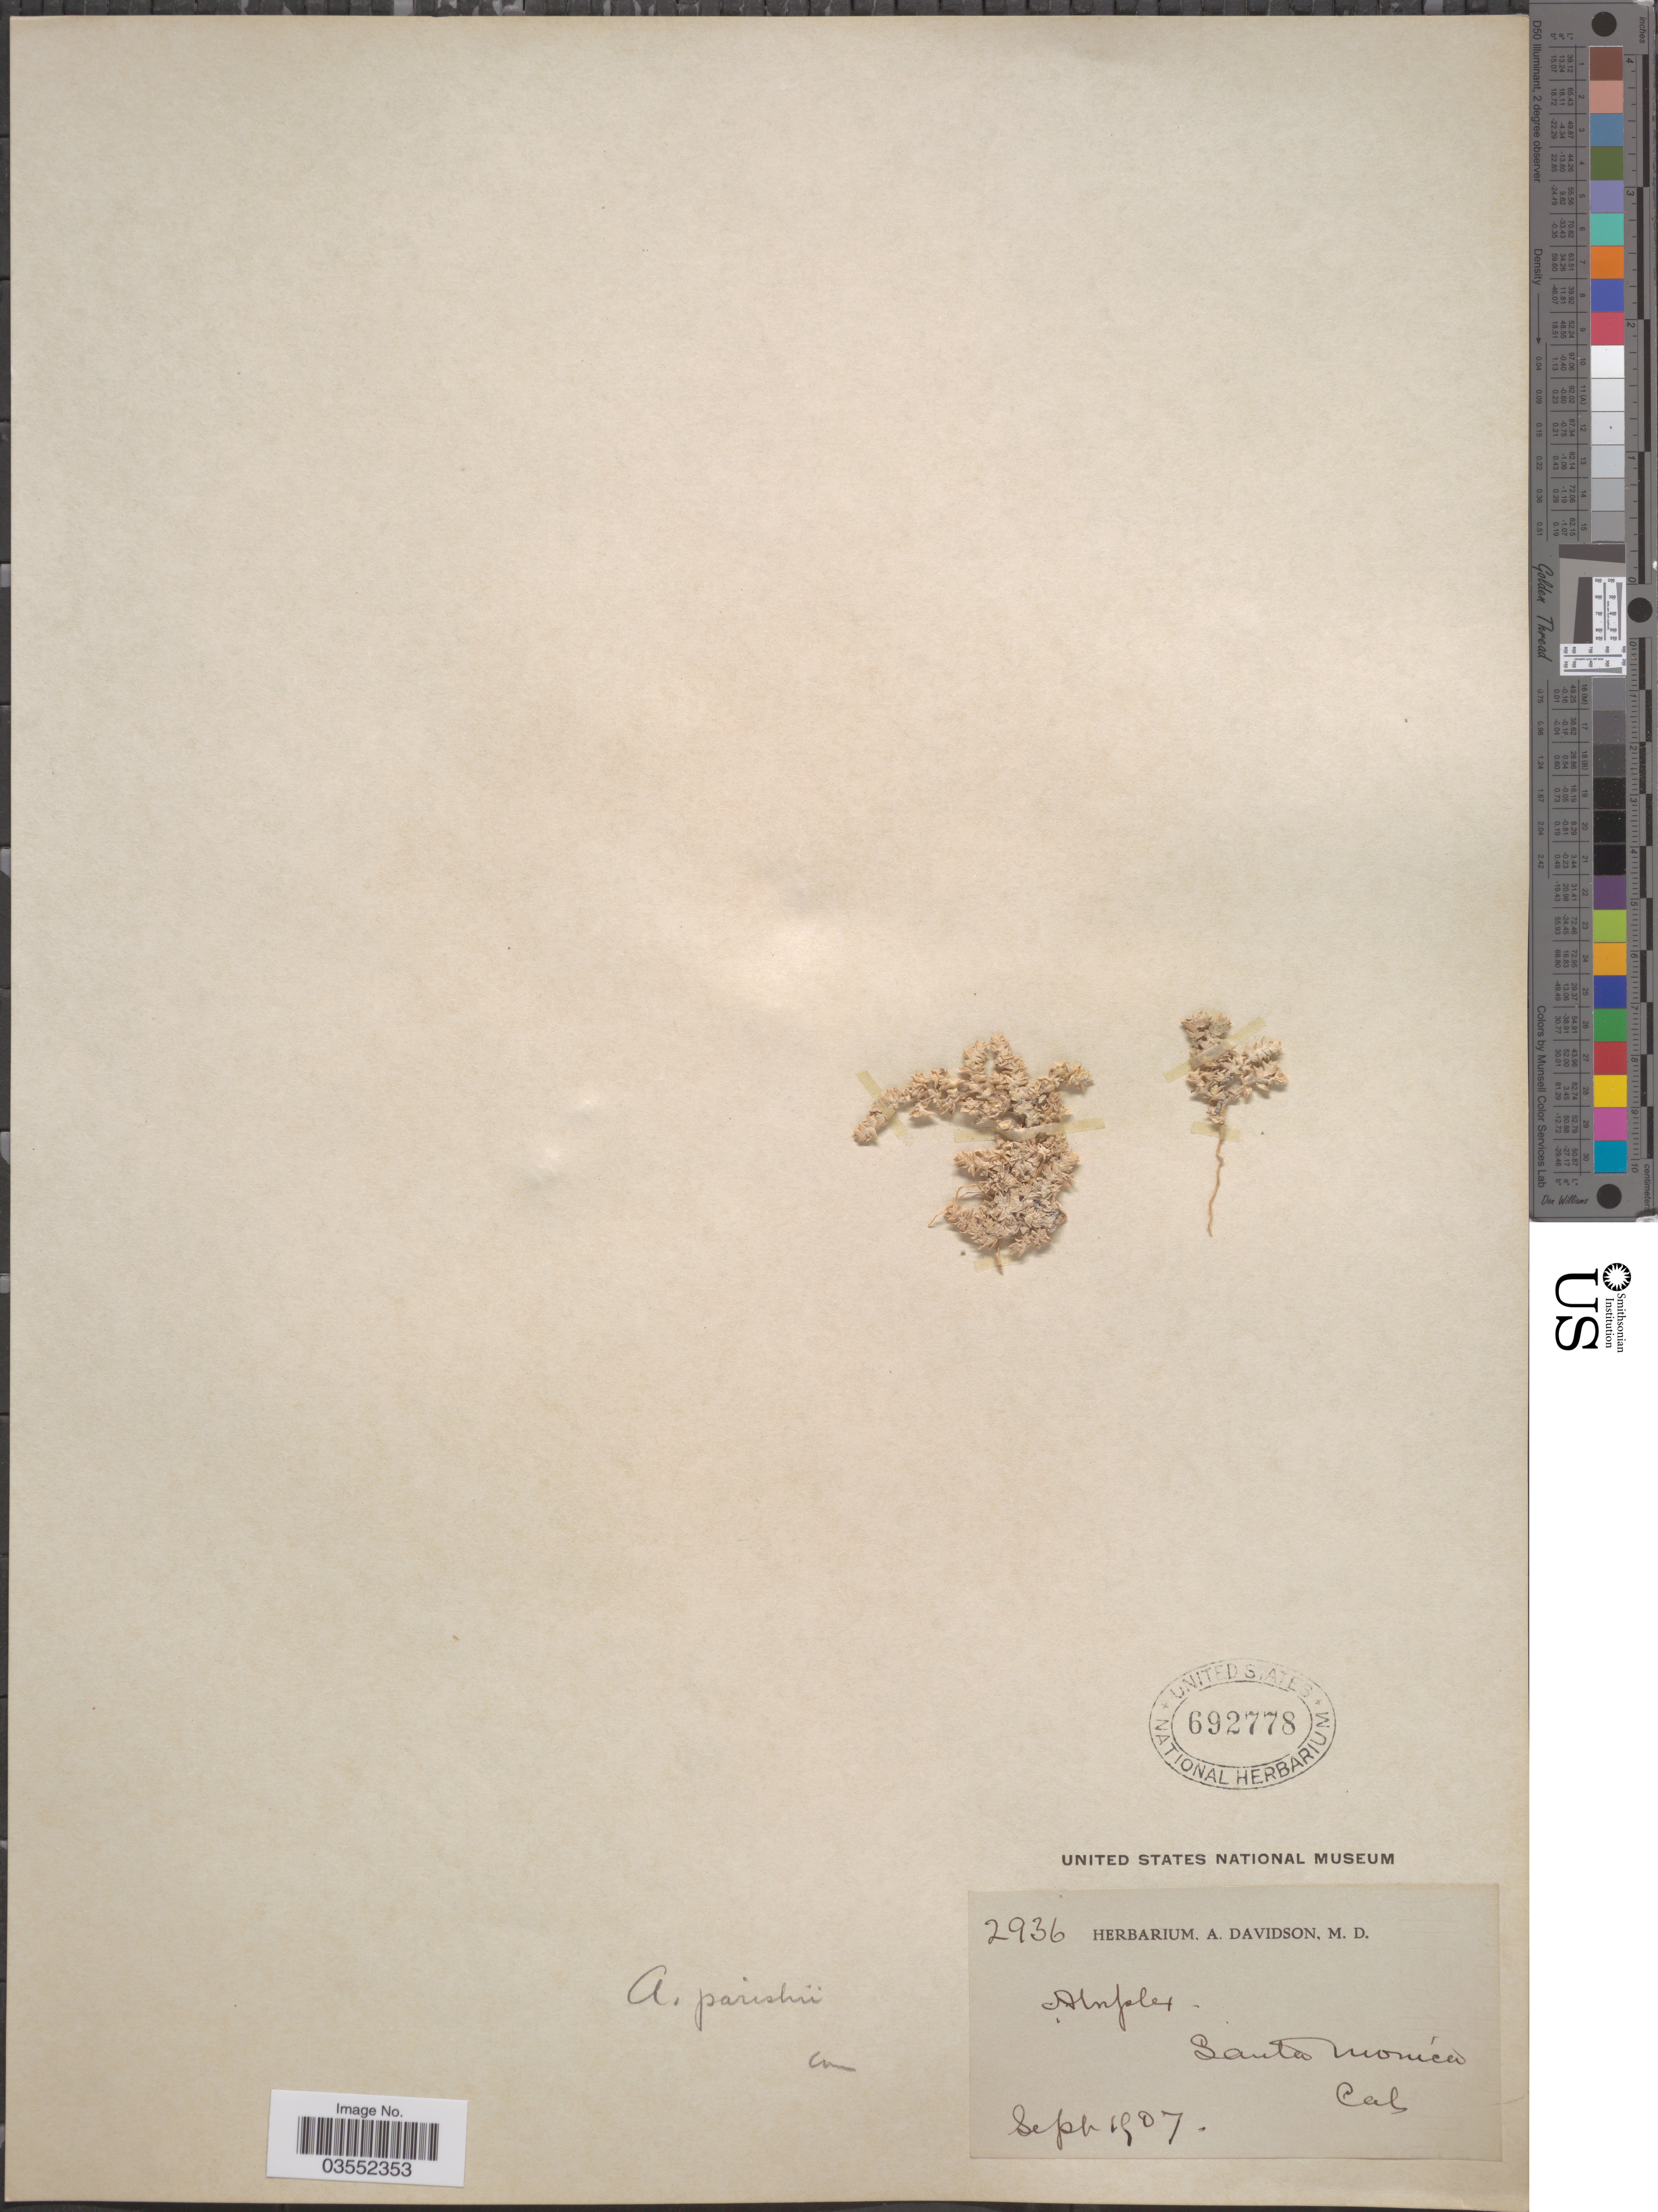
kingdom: Plantae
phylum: Tracheophyta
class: Magnoliopsida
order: Caryophyllales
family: Amaranthaceae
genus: Atriplex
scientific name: Atriplex parishii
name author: S. Watson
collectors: ex herb. A. Davidson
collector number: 2936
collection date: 1907-09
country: United States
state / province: California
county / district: Los Angeles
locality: Santa Monica.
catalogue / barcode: US 692778